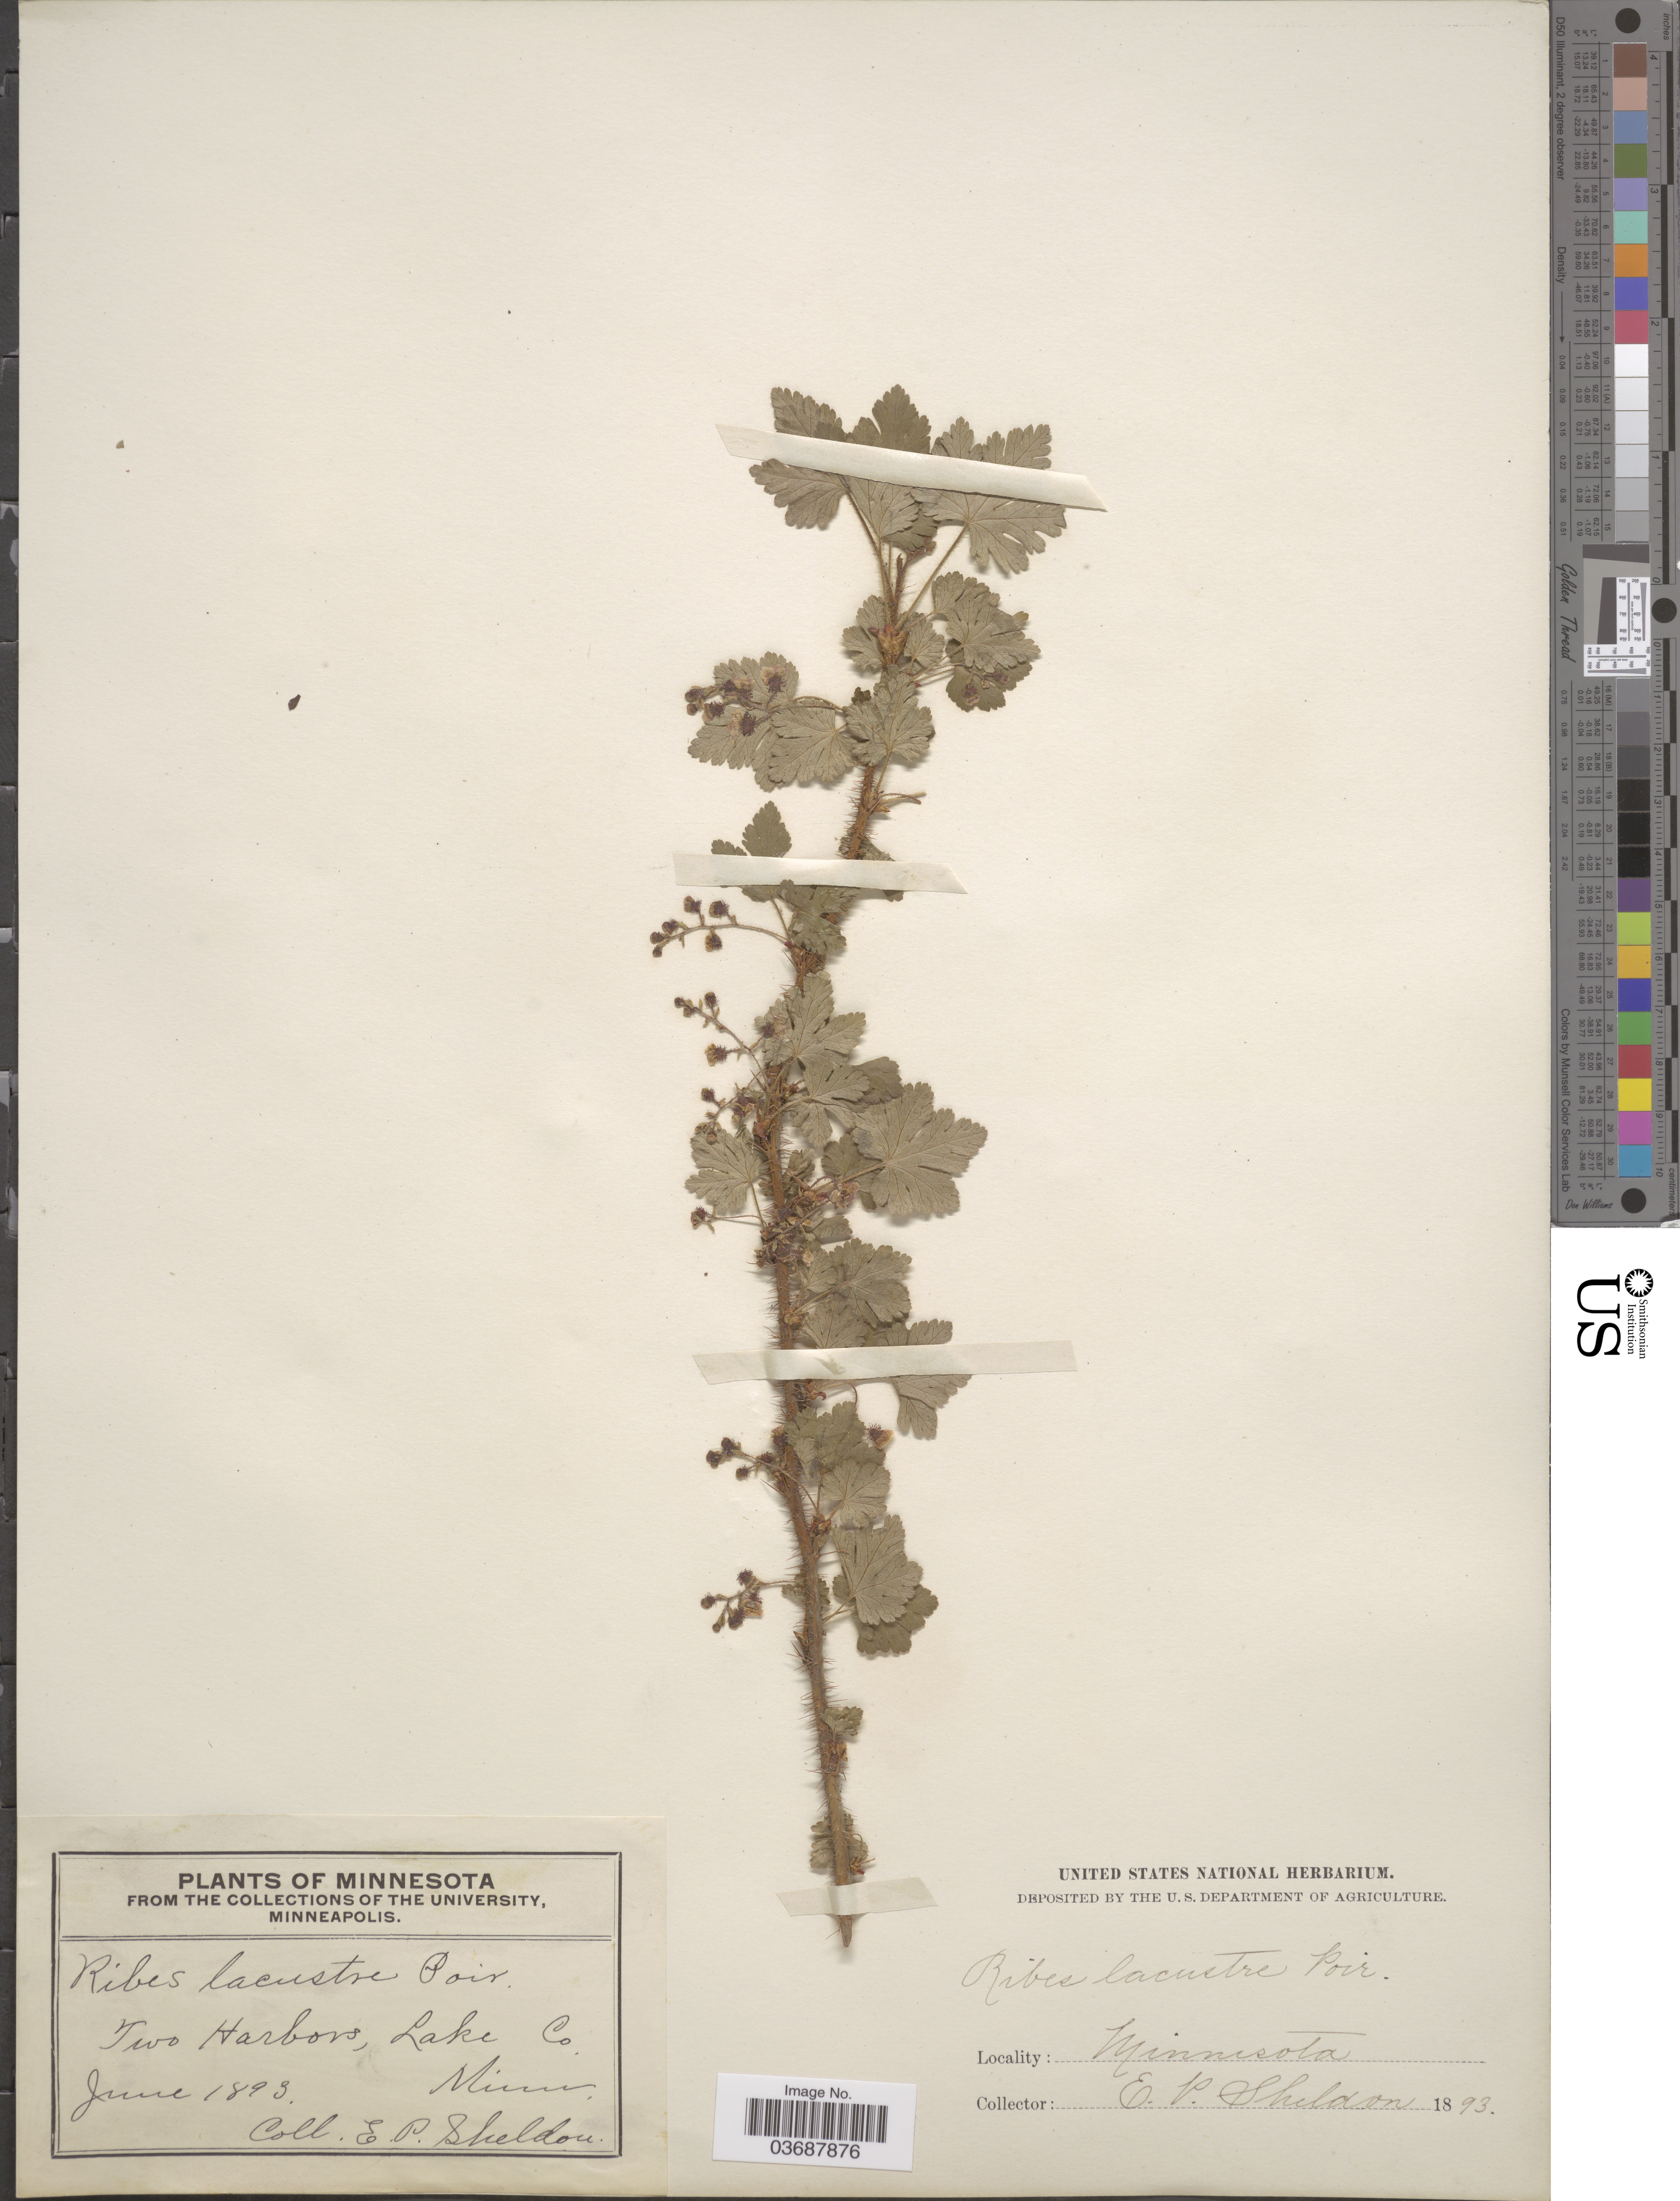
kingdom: Plantae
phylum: Tracheophyta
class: Magnoliopsida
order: Saxifragales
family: Grossulariaceae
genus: Ribes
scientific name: Ribes lacustre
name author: (Pers.) Poir.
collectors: E. P. Sheldon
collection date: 1893-06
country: United States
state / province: Minnesota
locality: Two Harbors, Lake Co.